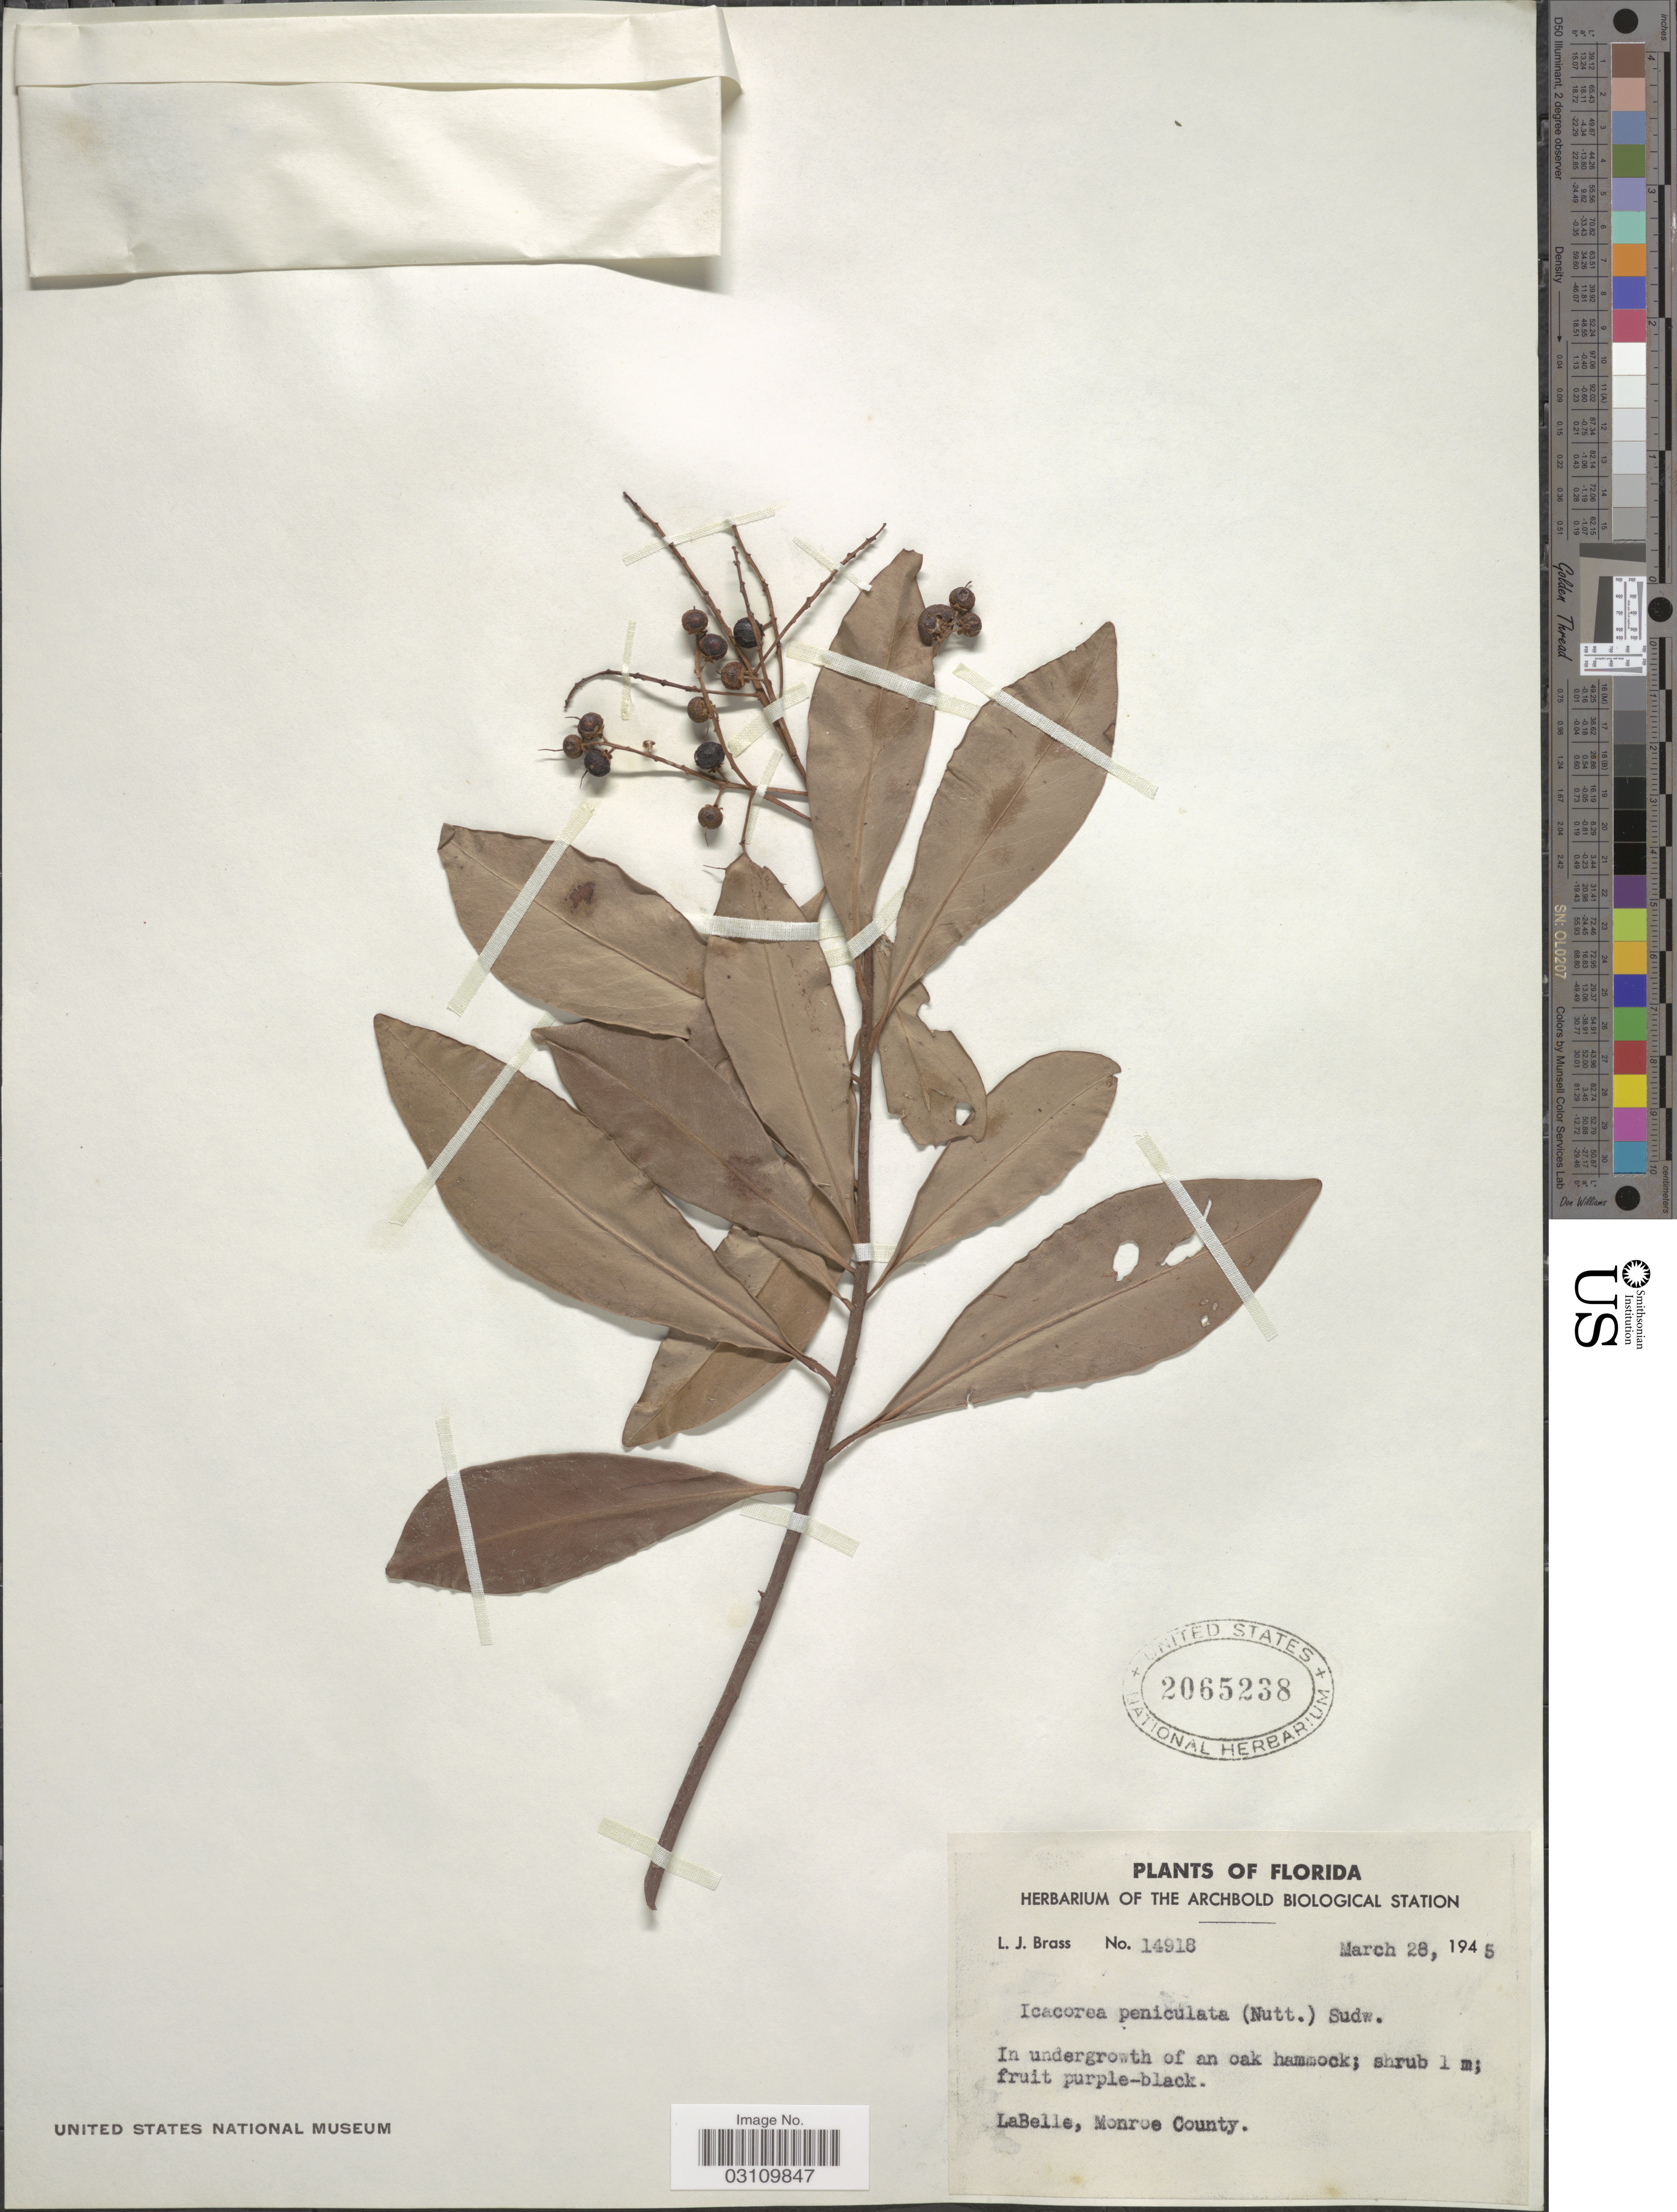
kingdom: Plantae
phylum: Tracheophyta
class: Magnoliopsida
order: Ericales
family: Primulaceae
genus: Ardisia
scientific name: Ardisia pickeringia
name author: Torr. & A. Gray ex A. DC.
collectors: L. J. Brass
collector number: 14918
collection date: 1945-03-28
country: United States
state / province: Florida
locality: LaBelle, Monroe County.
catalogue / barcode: US 2065238